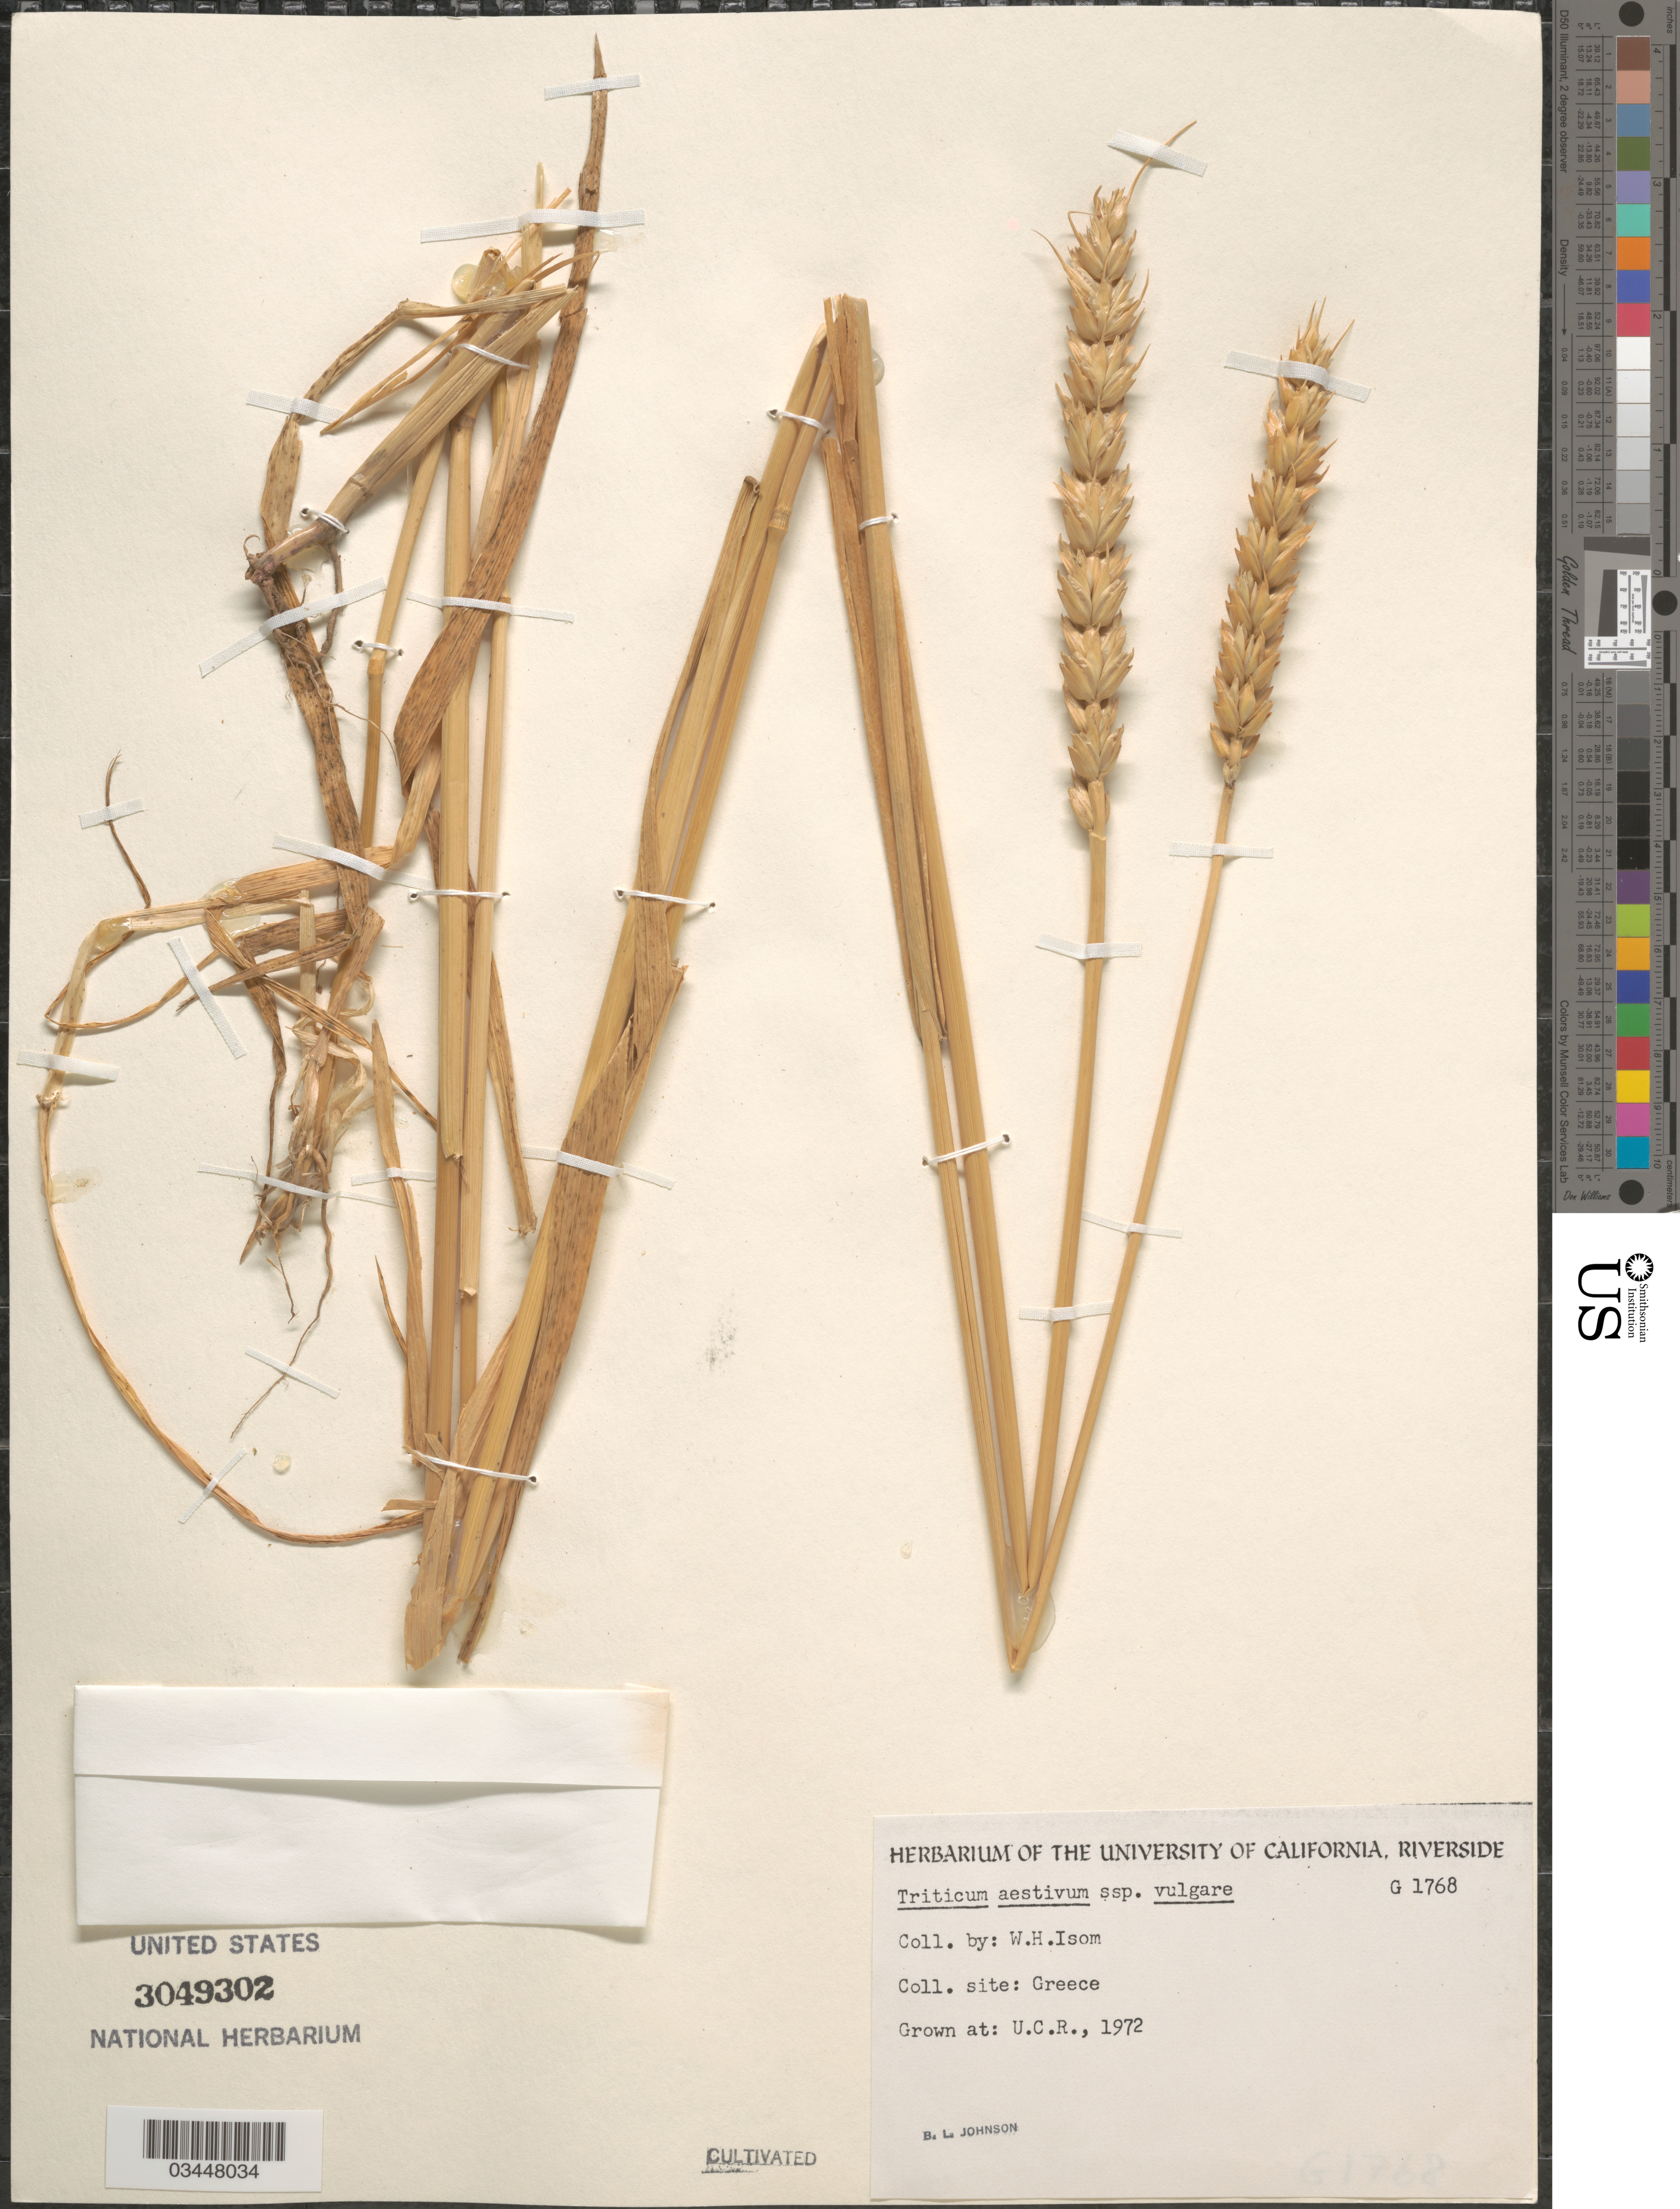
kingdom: Plantae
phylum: Tracheophyta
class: Liliopsida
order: Poales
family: Poaceae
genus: Triticum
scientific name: Triticum aestivum subsp. vulgare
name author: (Vill.) Thell.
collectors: B. Johnson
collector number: G1768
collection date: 1972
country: United States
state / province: California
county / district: Riverside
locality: U.C.R.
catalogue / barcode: US 3049302